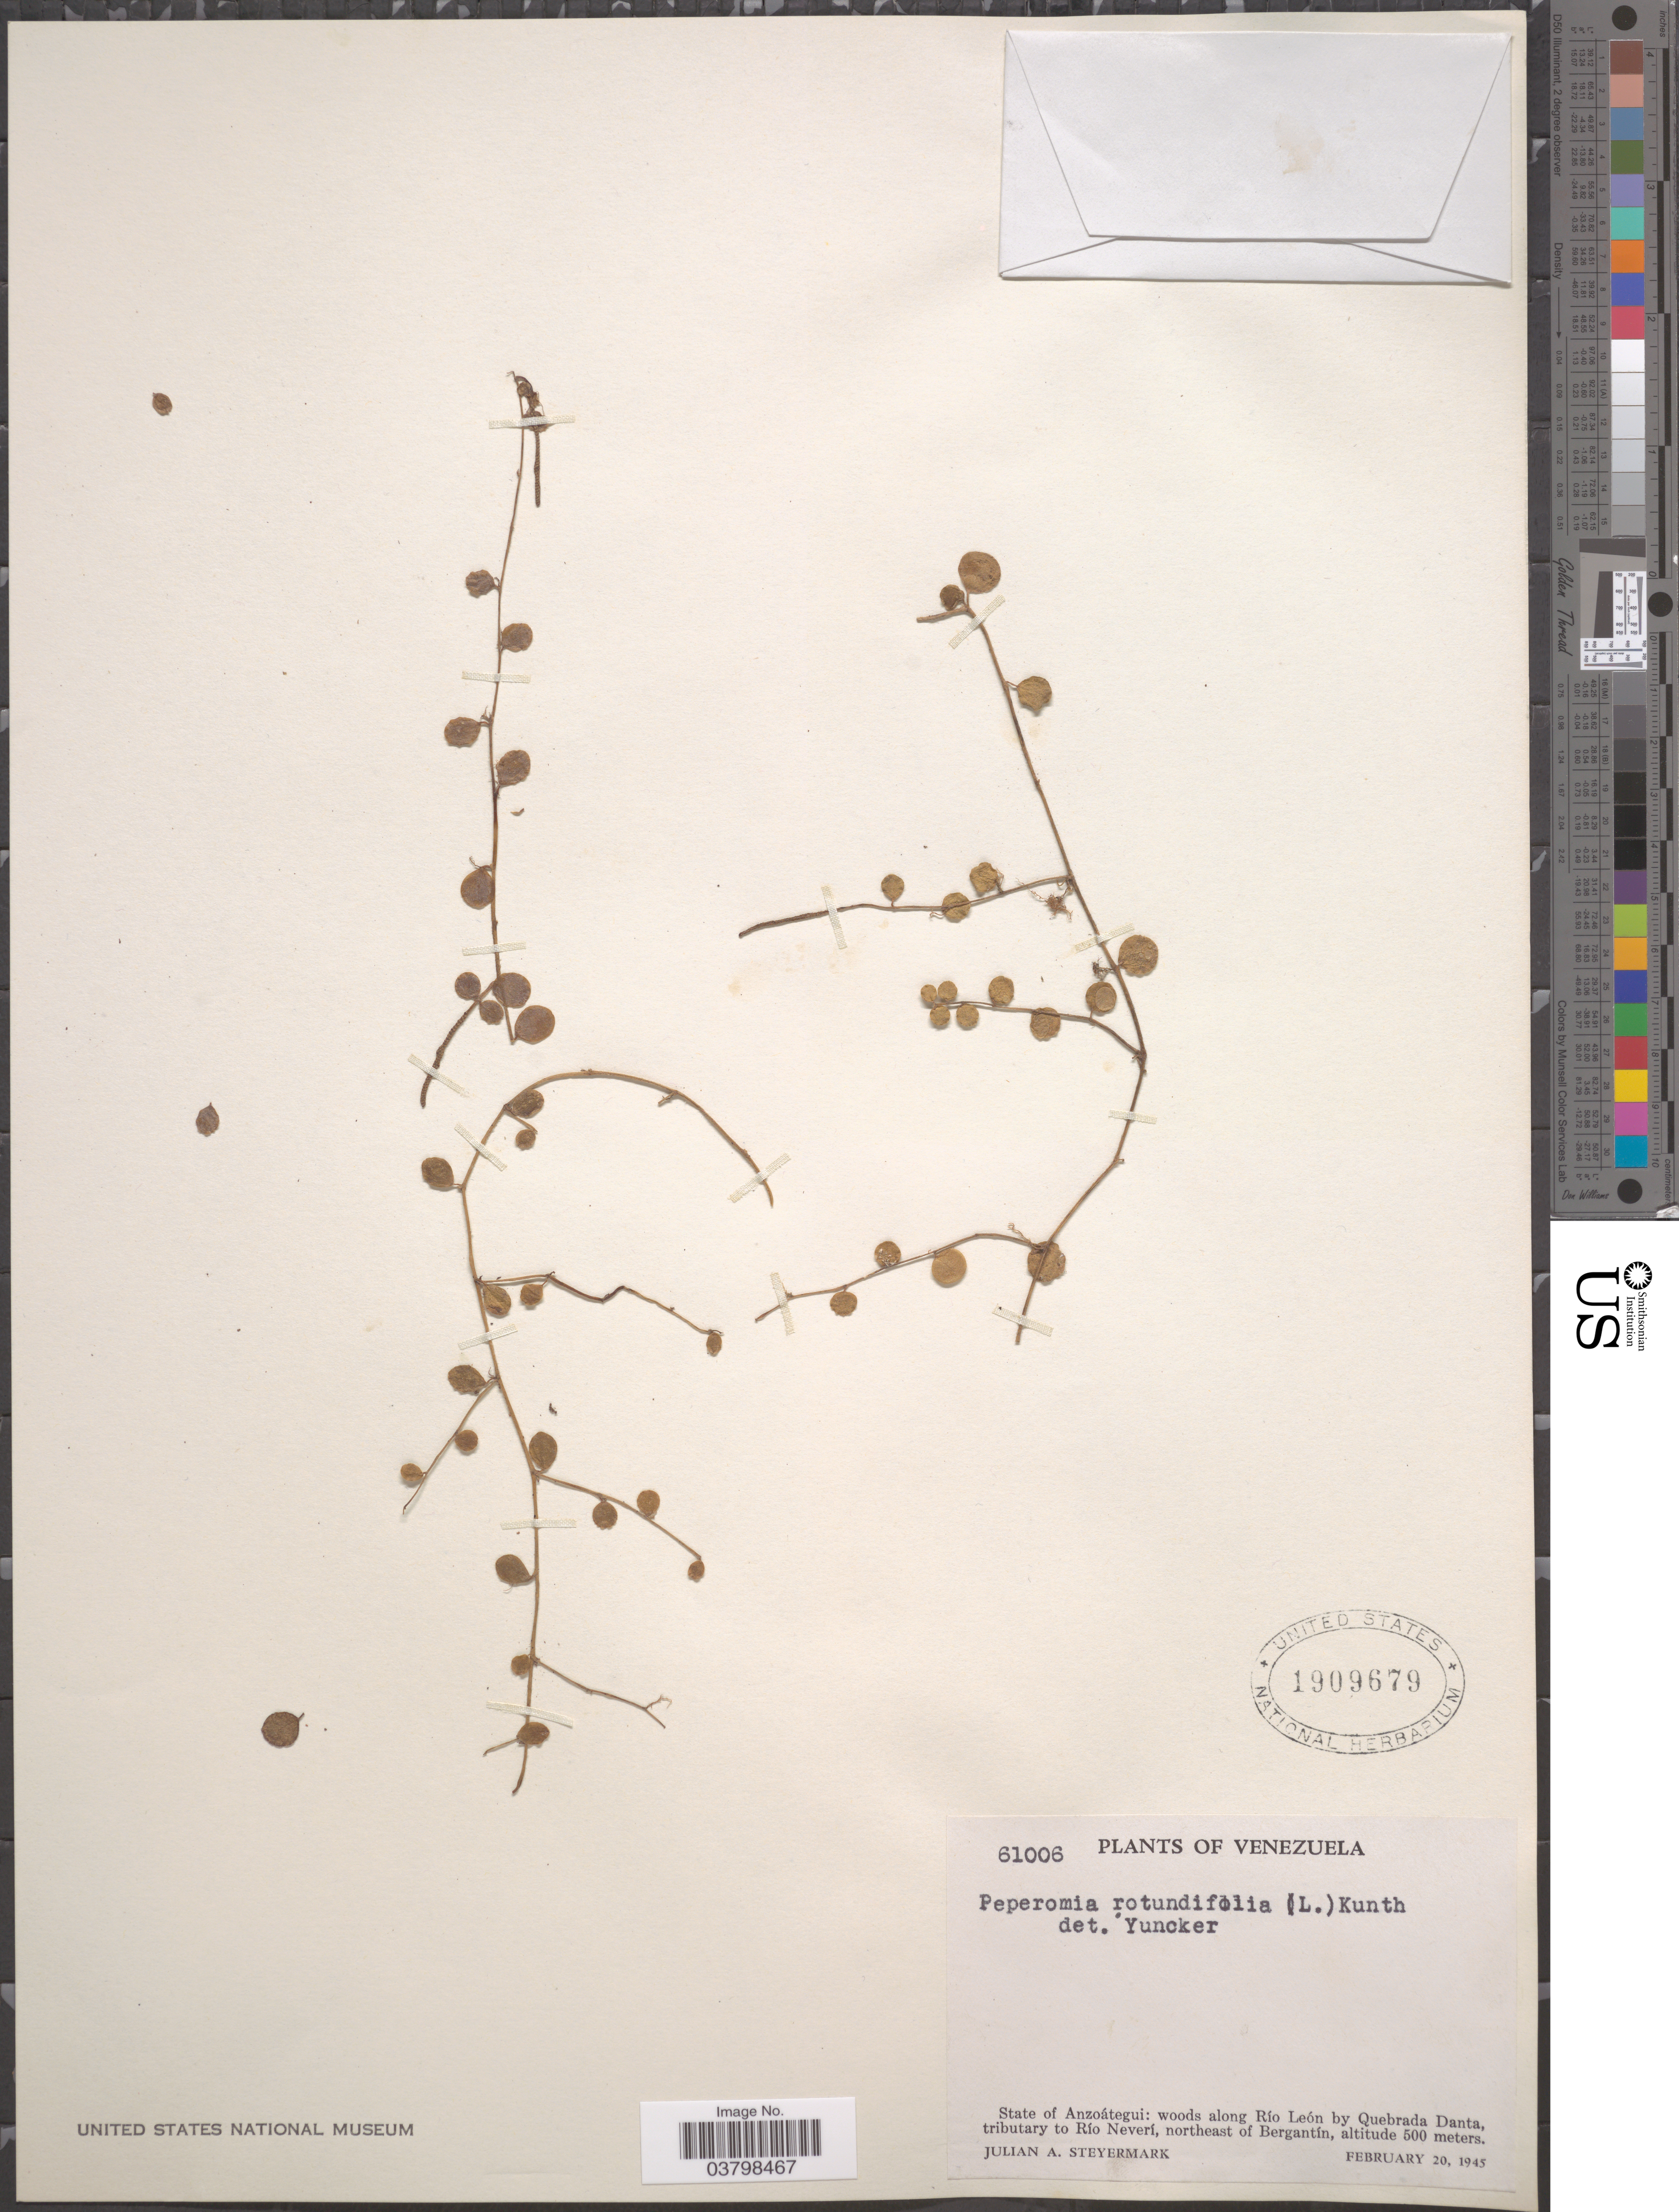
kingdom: Plantae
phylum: Tracheophyta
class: Magnoliopsida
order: Piperales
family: Piperaceae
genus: Peperomia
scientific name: Peperomia rotundifolia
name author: (L.) Kunth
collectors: J. Steyermark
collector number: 61006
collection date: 1945-02-20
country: Venezuela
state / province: Anzoategui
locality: Woods along Río León by Quebrada Danta, tributary to Río Neverí, northeast of Bergantín.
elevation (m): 500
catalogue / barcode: US 1909679